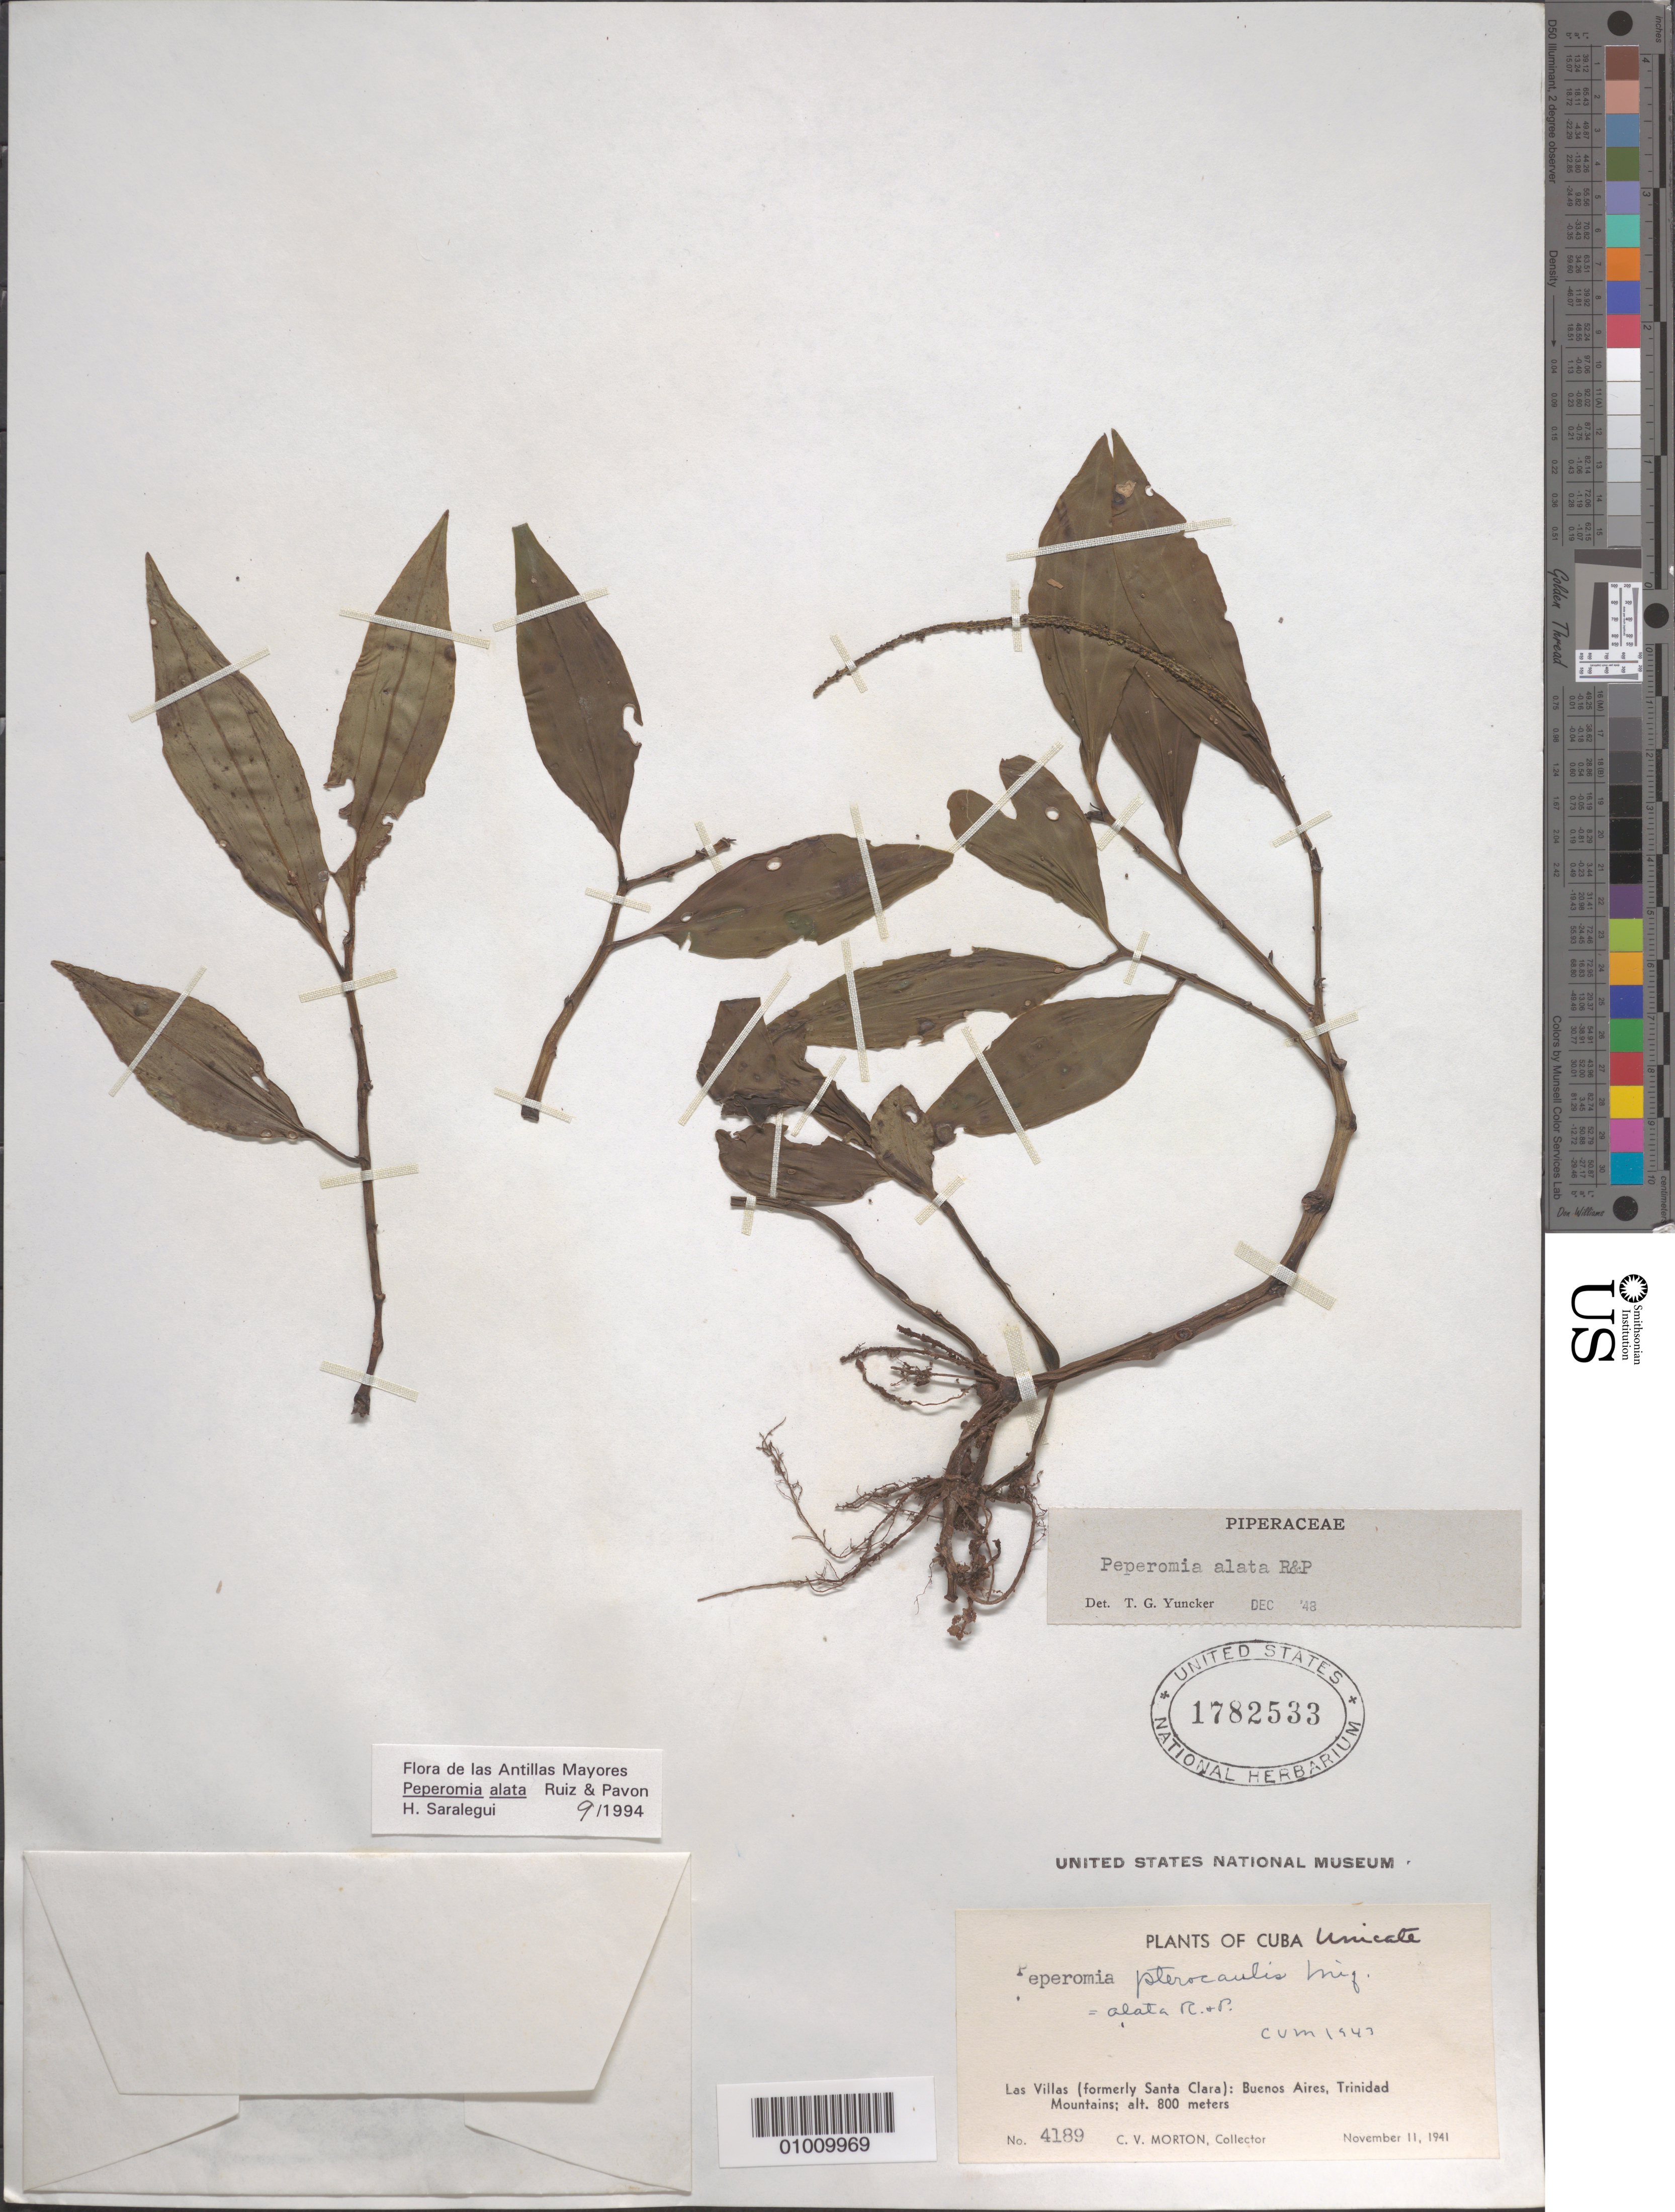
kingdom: Plantae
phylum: Tracheophyta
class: Magnoliopsida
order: Piperales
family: Piperaceae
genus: Peperomia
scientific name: Peperomia alata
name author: Ruiz & Pav.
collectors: C. V. Morton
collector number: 4189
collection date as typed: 11 Nov 1941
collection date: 1941-11-11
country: Cuba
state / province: Las Villas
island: Cuba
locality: Las Villas: Buenos Aires, Trinidad Mountains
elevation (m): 800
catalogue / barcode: US 1782533